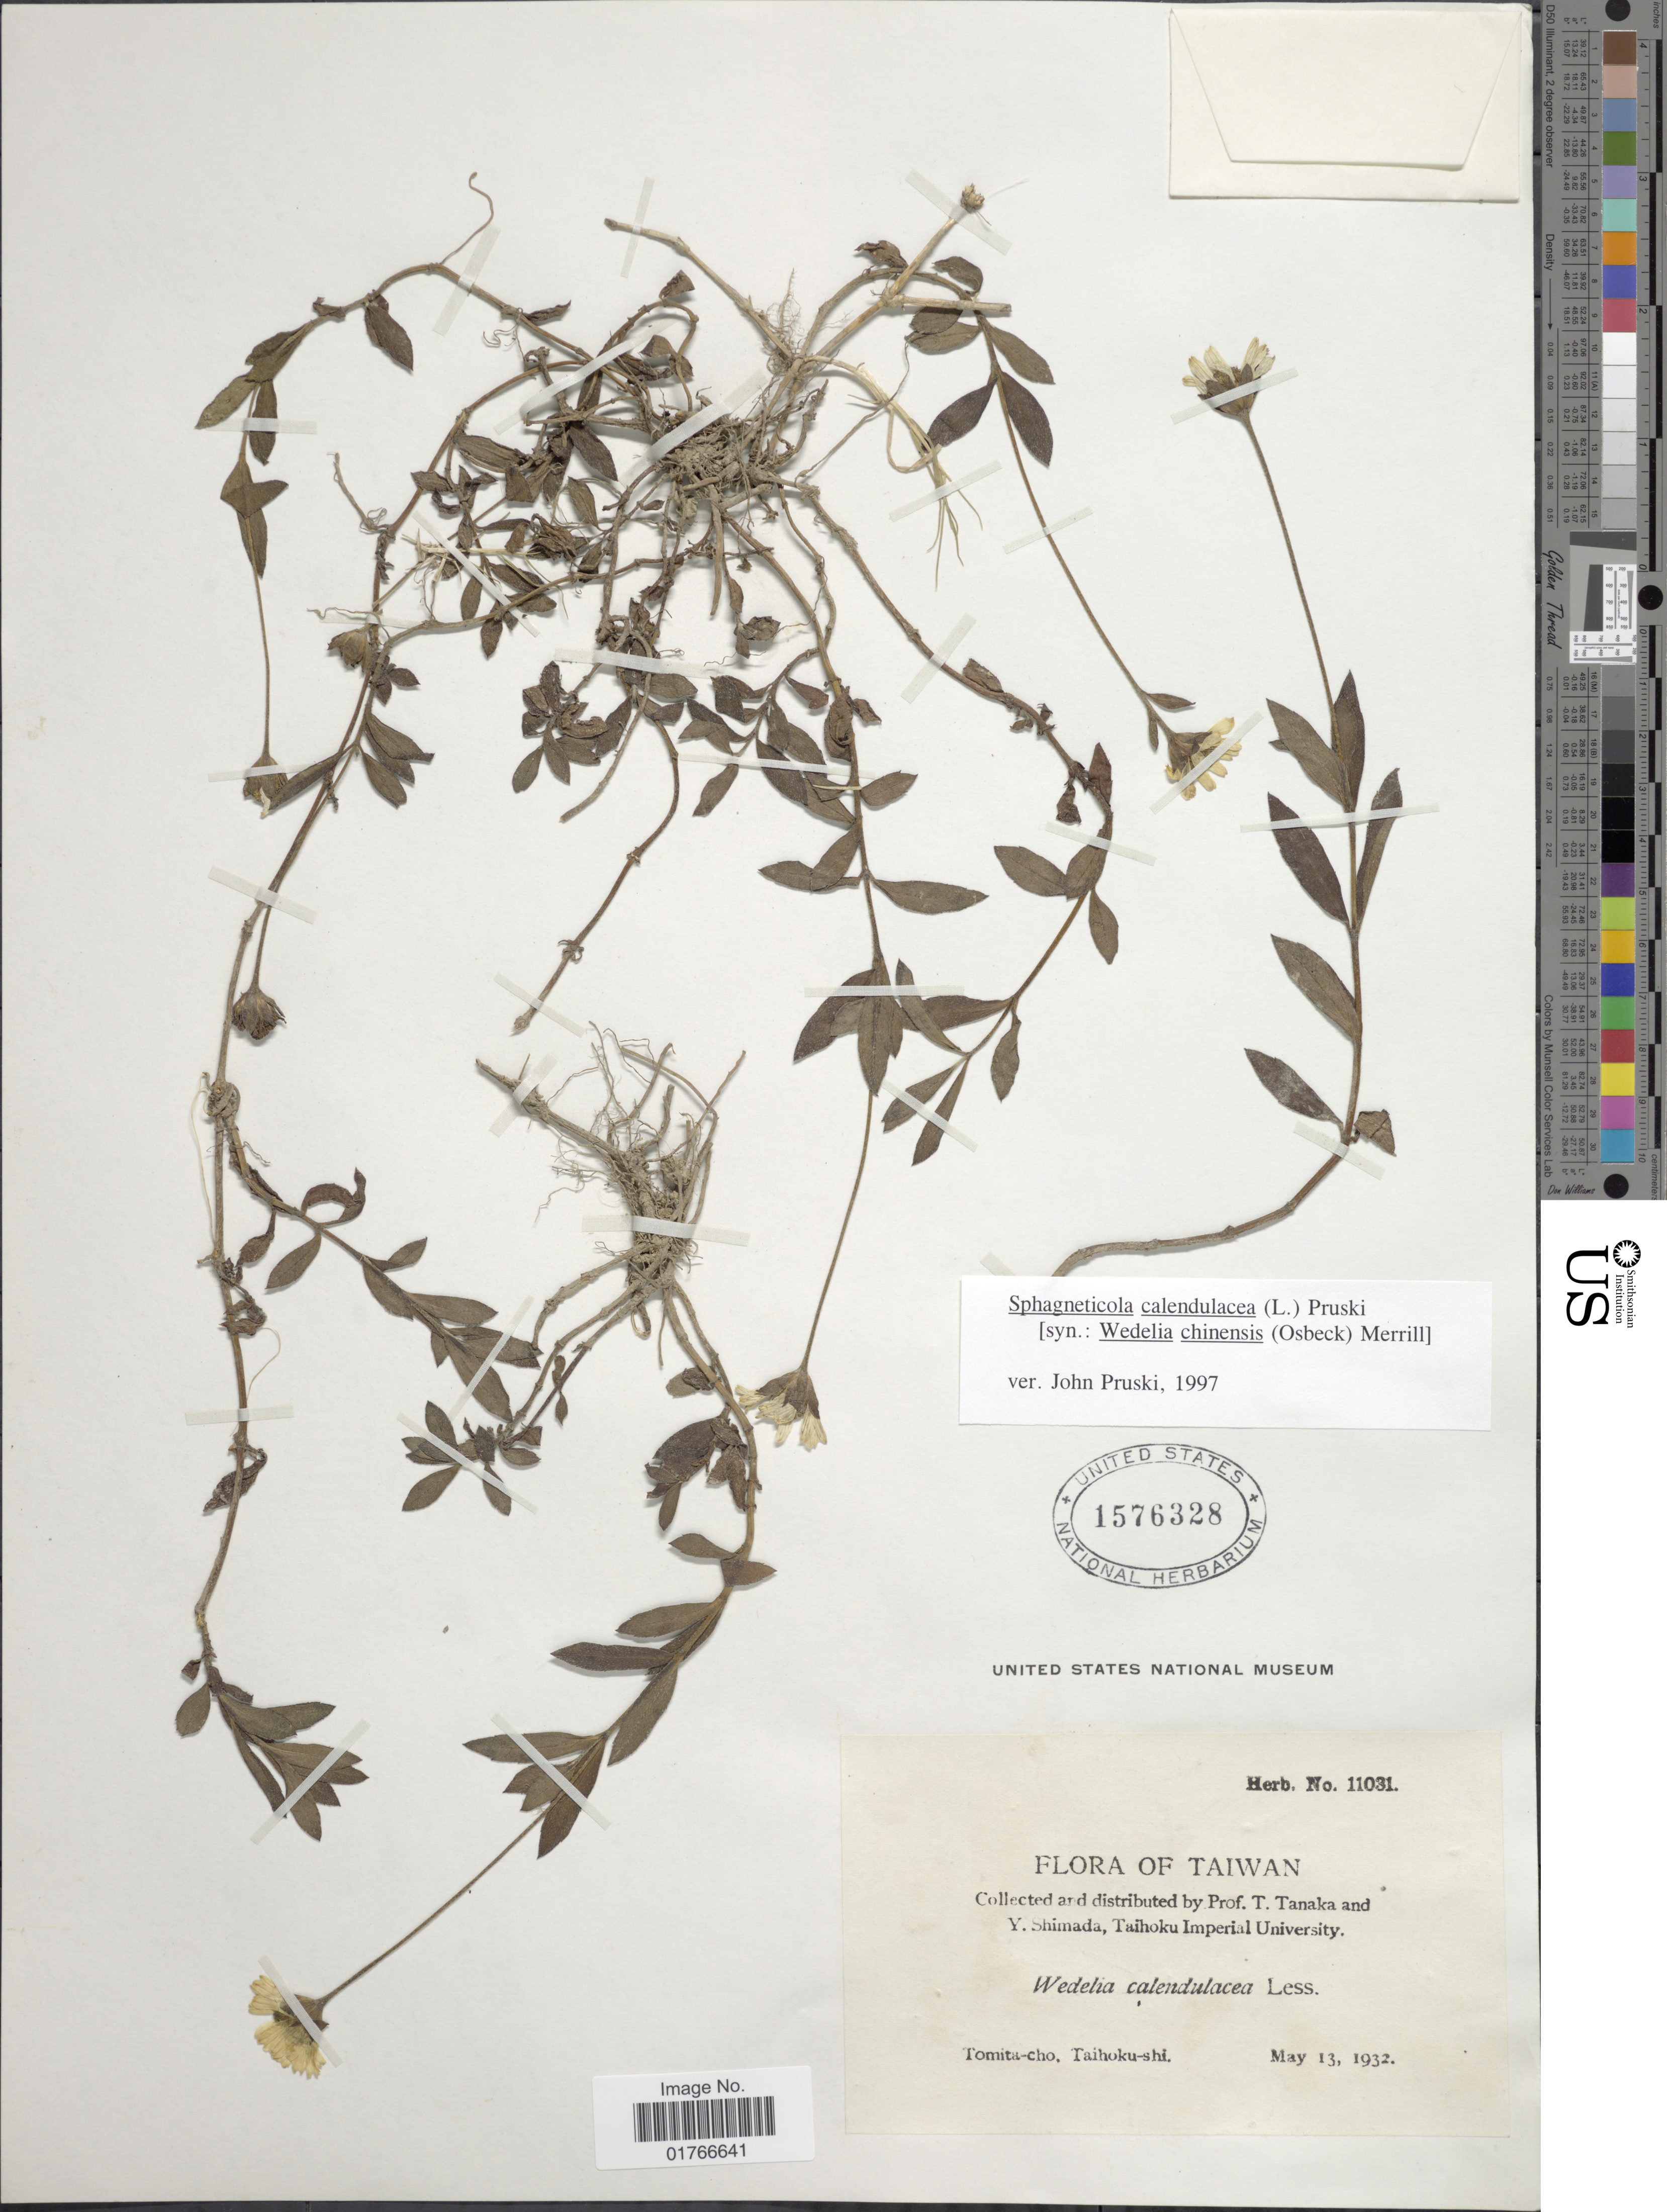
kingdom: Plantae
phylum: Tracheophyta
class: Magnoliopsida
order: Asterales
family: Asteraceae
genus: Sphagneticola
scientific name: Sphagneticola calendulacea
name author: (L.) Pruski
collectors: T. Tanaka & Y. Shimada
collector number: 11031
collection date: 1932-05-13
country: Taiwan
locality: Tomita-cho, Taihoku-shi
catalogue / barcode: US 1576328